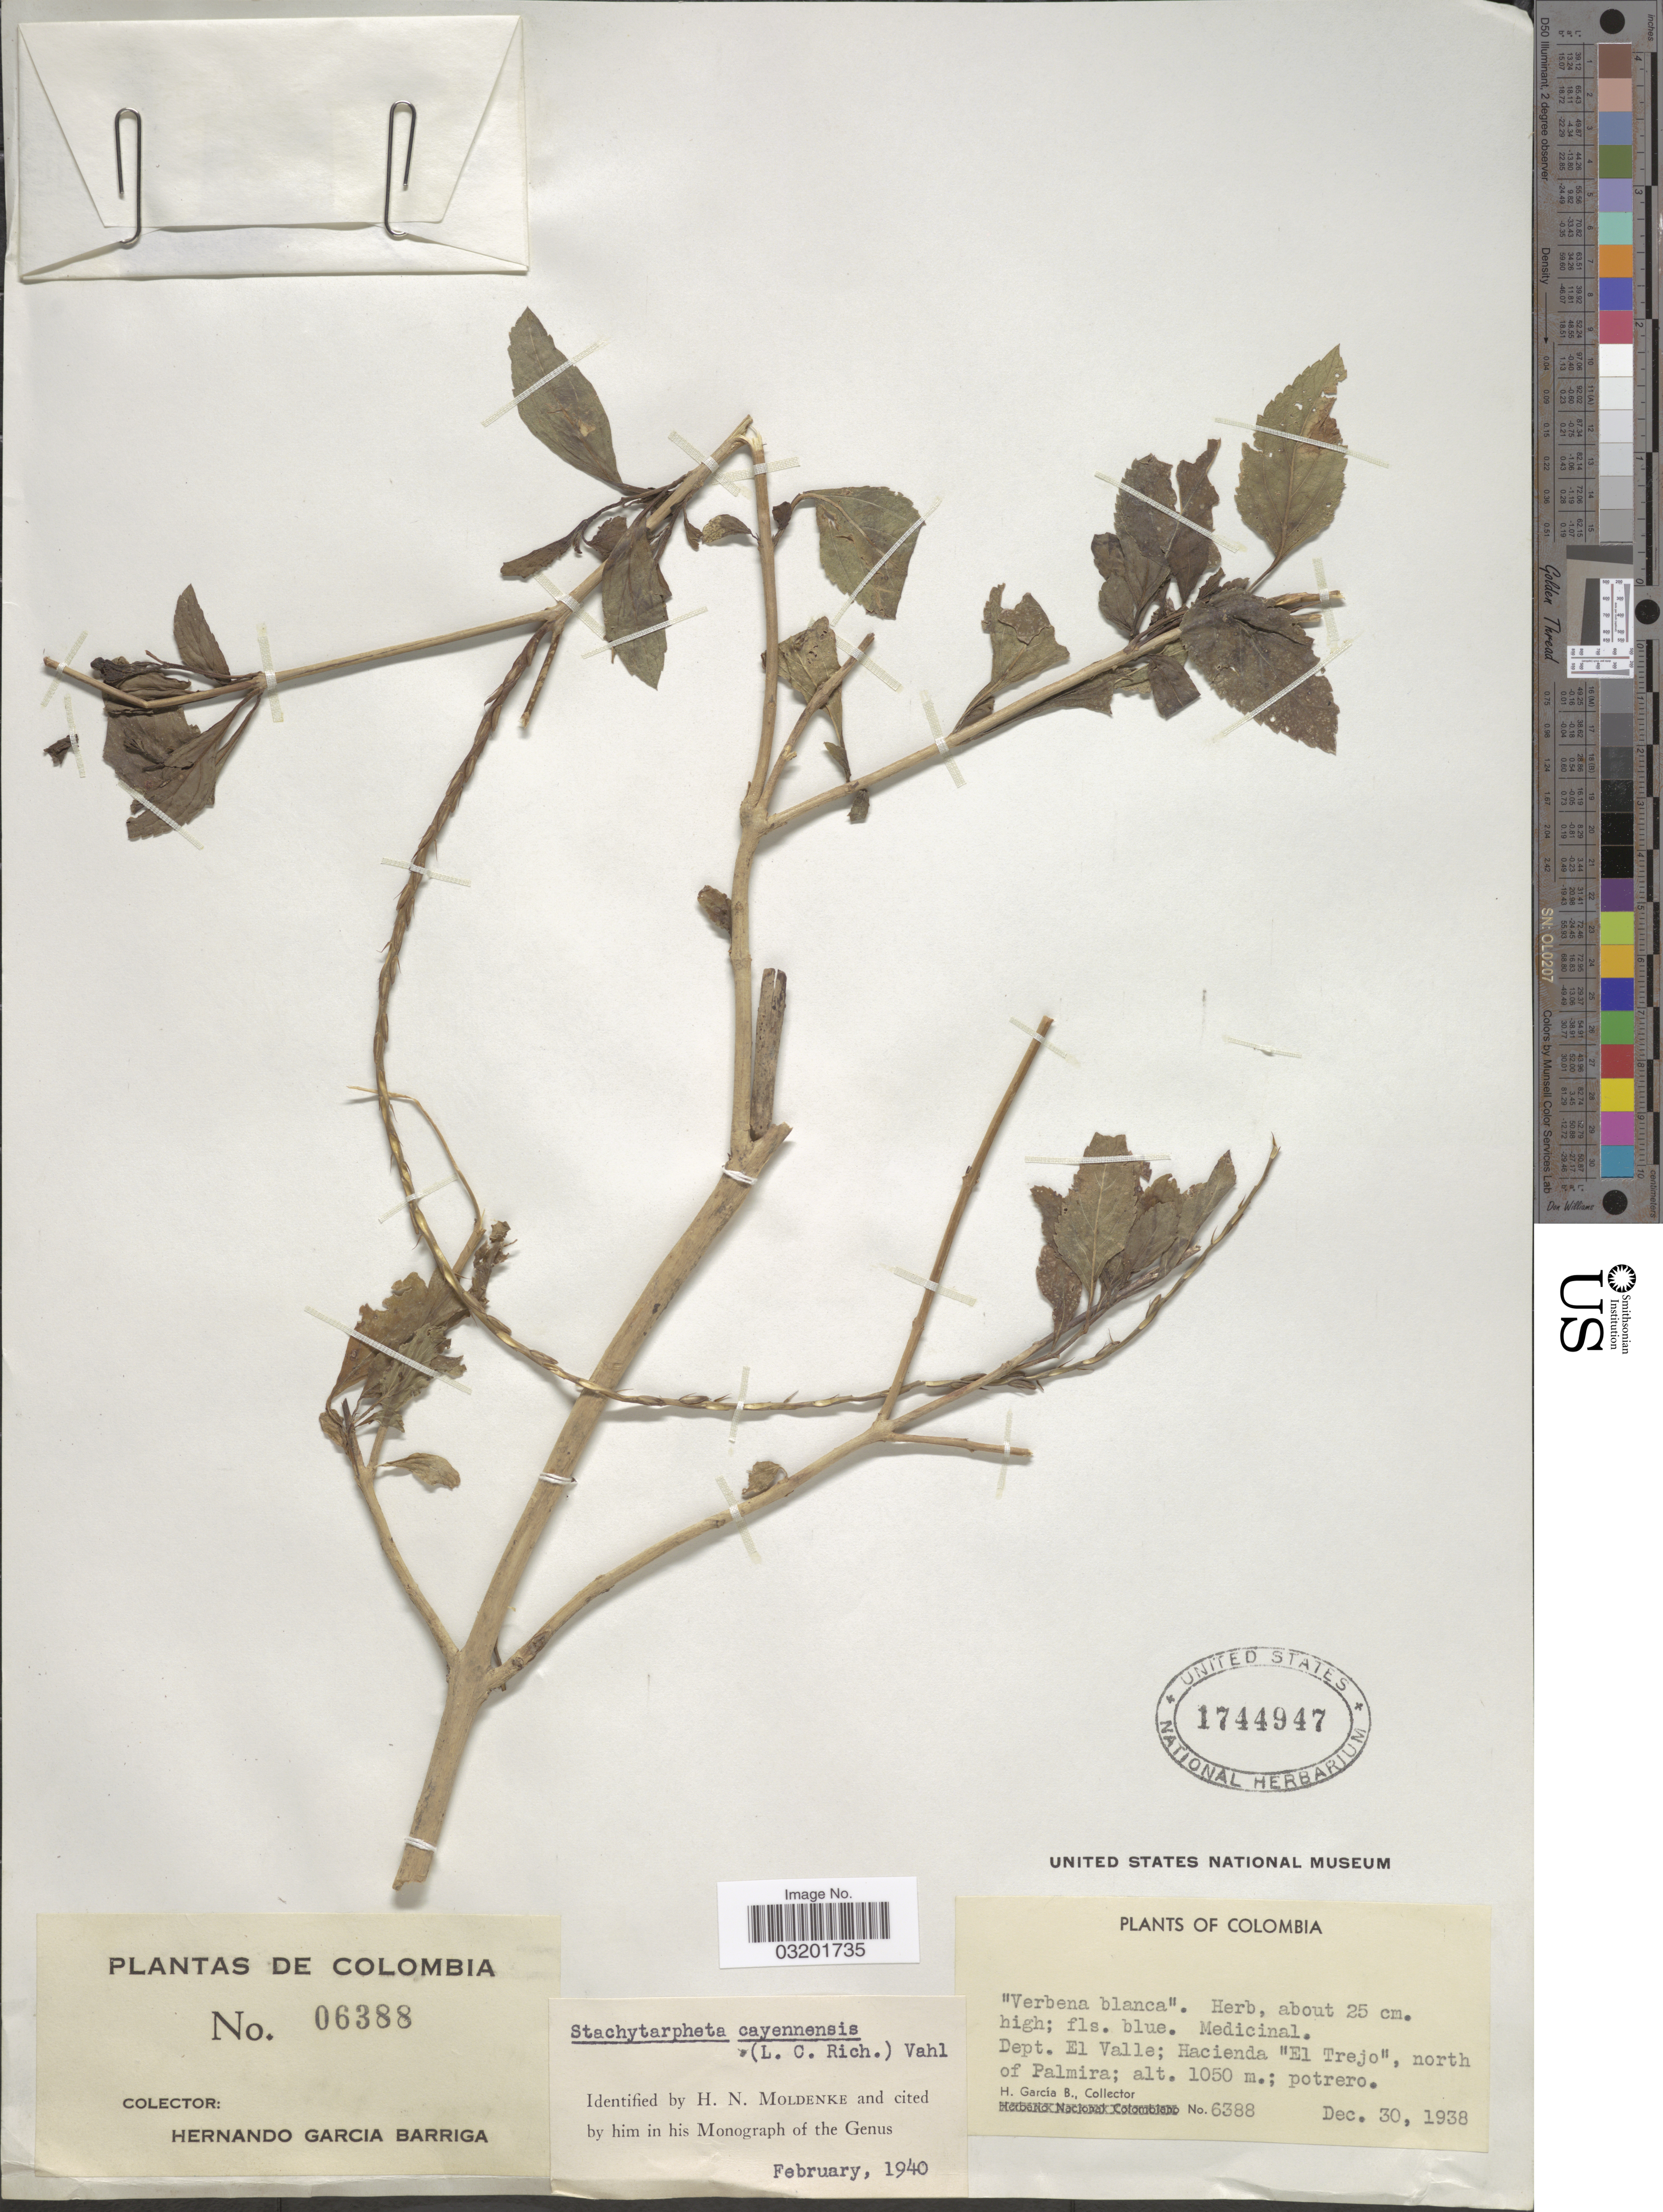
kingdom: Plantae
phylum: Tracheophyta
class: Magnoliopsida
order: Lamiales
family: Verbenaceae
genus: Stachytarpheta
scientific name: Stachytarpheta cayennensis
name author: (Rich.) Vahl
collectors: H. García Barriga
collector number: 06388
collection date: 1938-12-30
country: Colombia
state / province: Valle del Cauca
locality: Dept. El Valle; Hacienda "El Trejo", north of Palmira.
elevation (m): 1050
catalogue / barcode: US 1744947